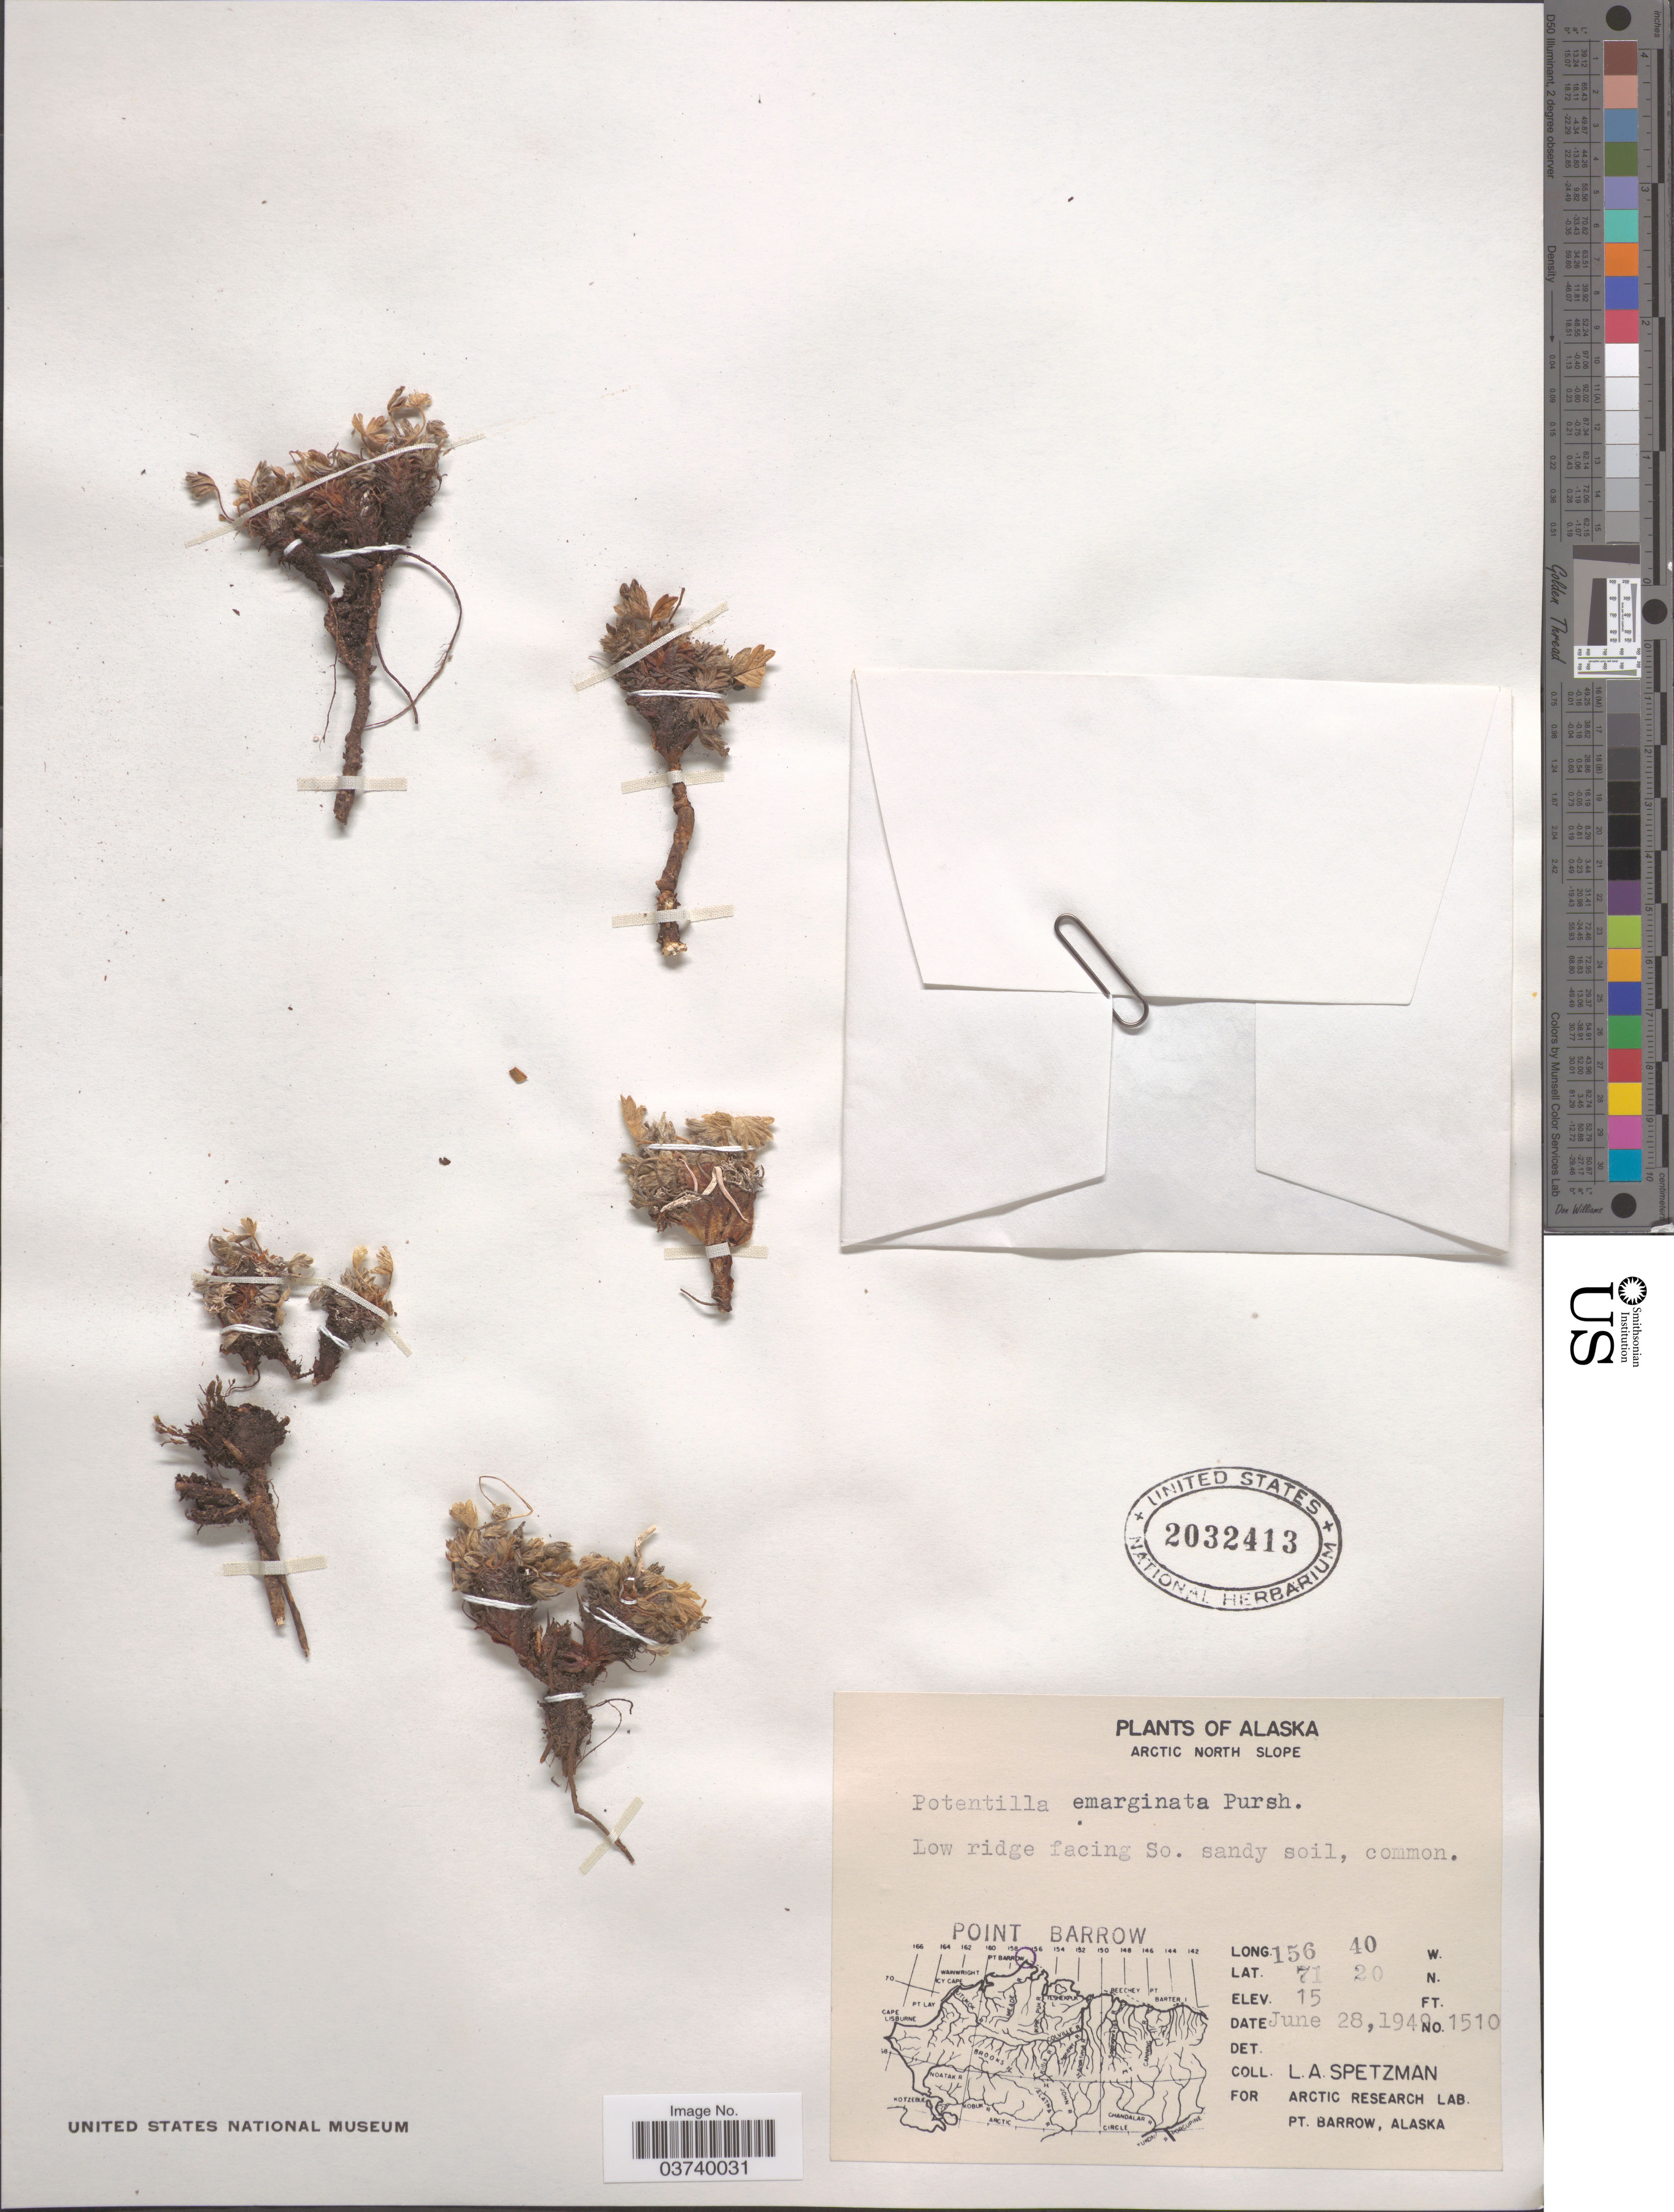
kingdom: Plantae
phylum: Tracheophyta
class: Magnoliopsida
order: Rosales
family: Rosaceae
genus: Potentilla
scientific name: Potentilla hyparctica subsp. hyparctica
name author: Malte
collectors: L. Spetzman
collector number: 1510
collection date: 1949-06-28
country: United States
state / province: Alaska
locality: Arctic North Slope. Low ridge facing So. sandy soil. Point Barrow.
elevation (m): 5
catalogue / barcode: US 2032413